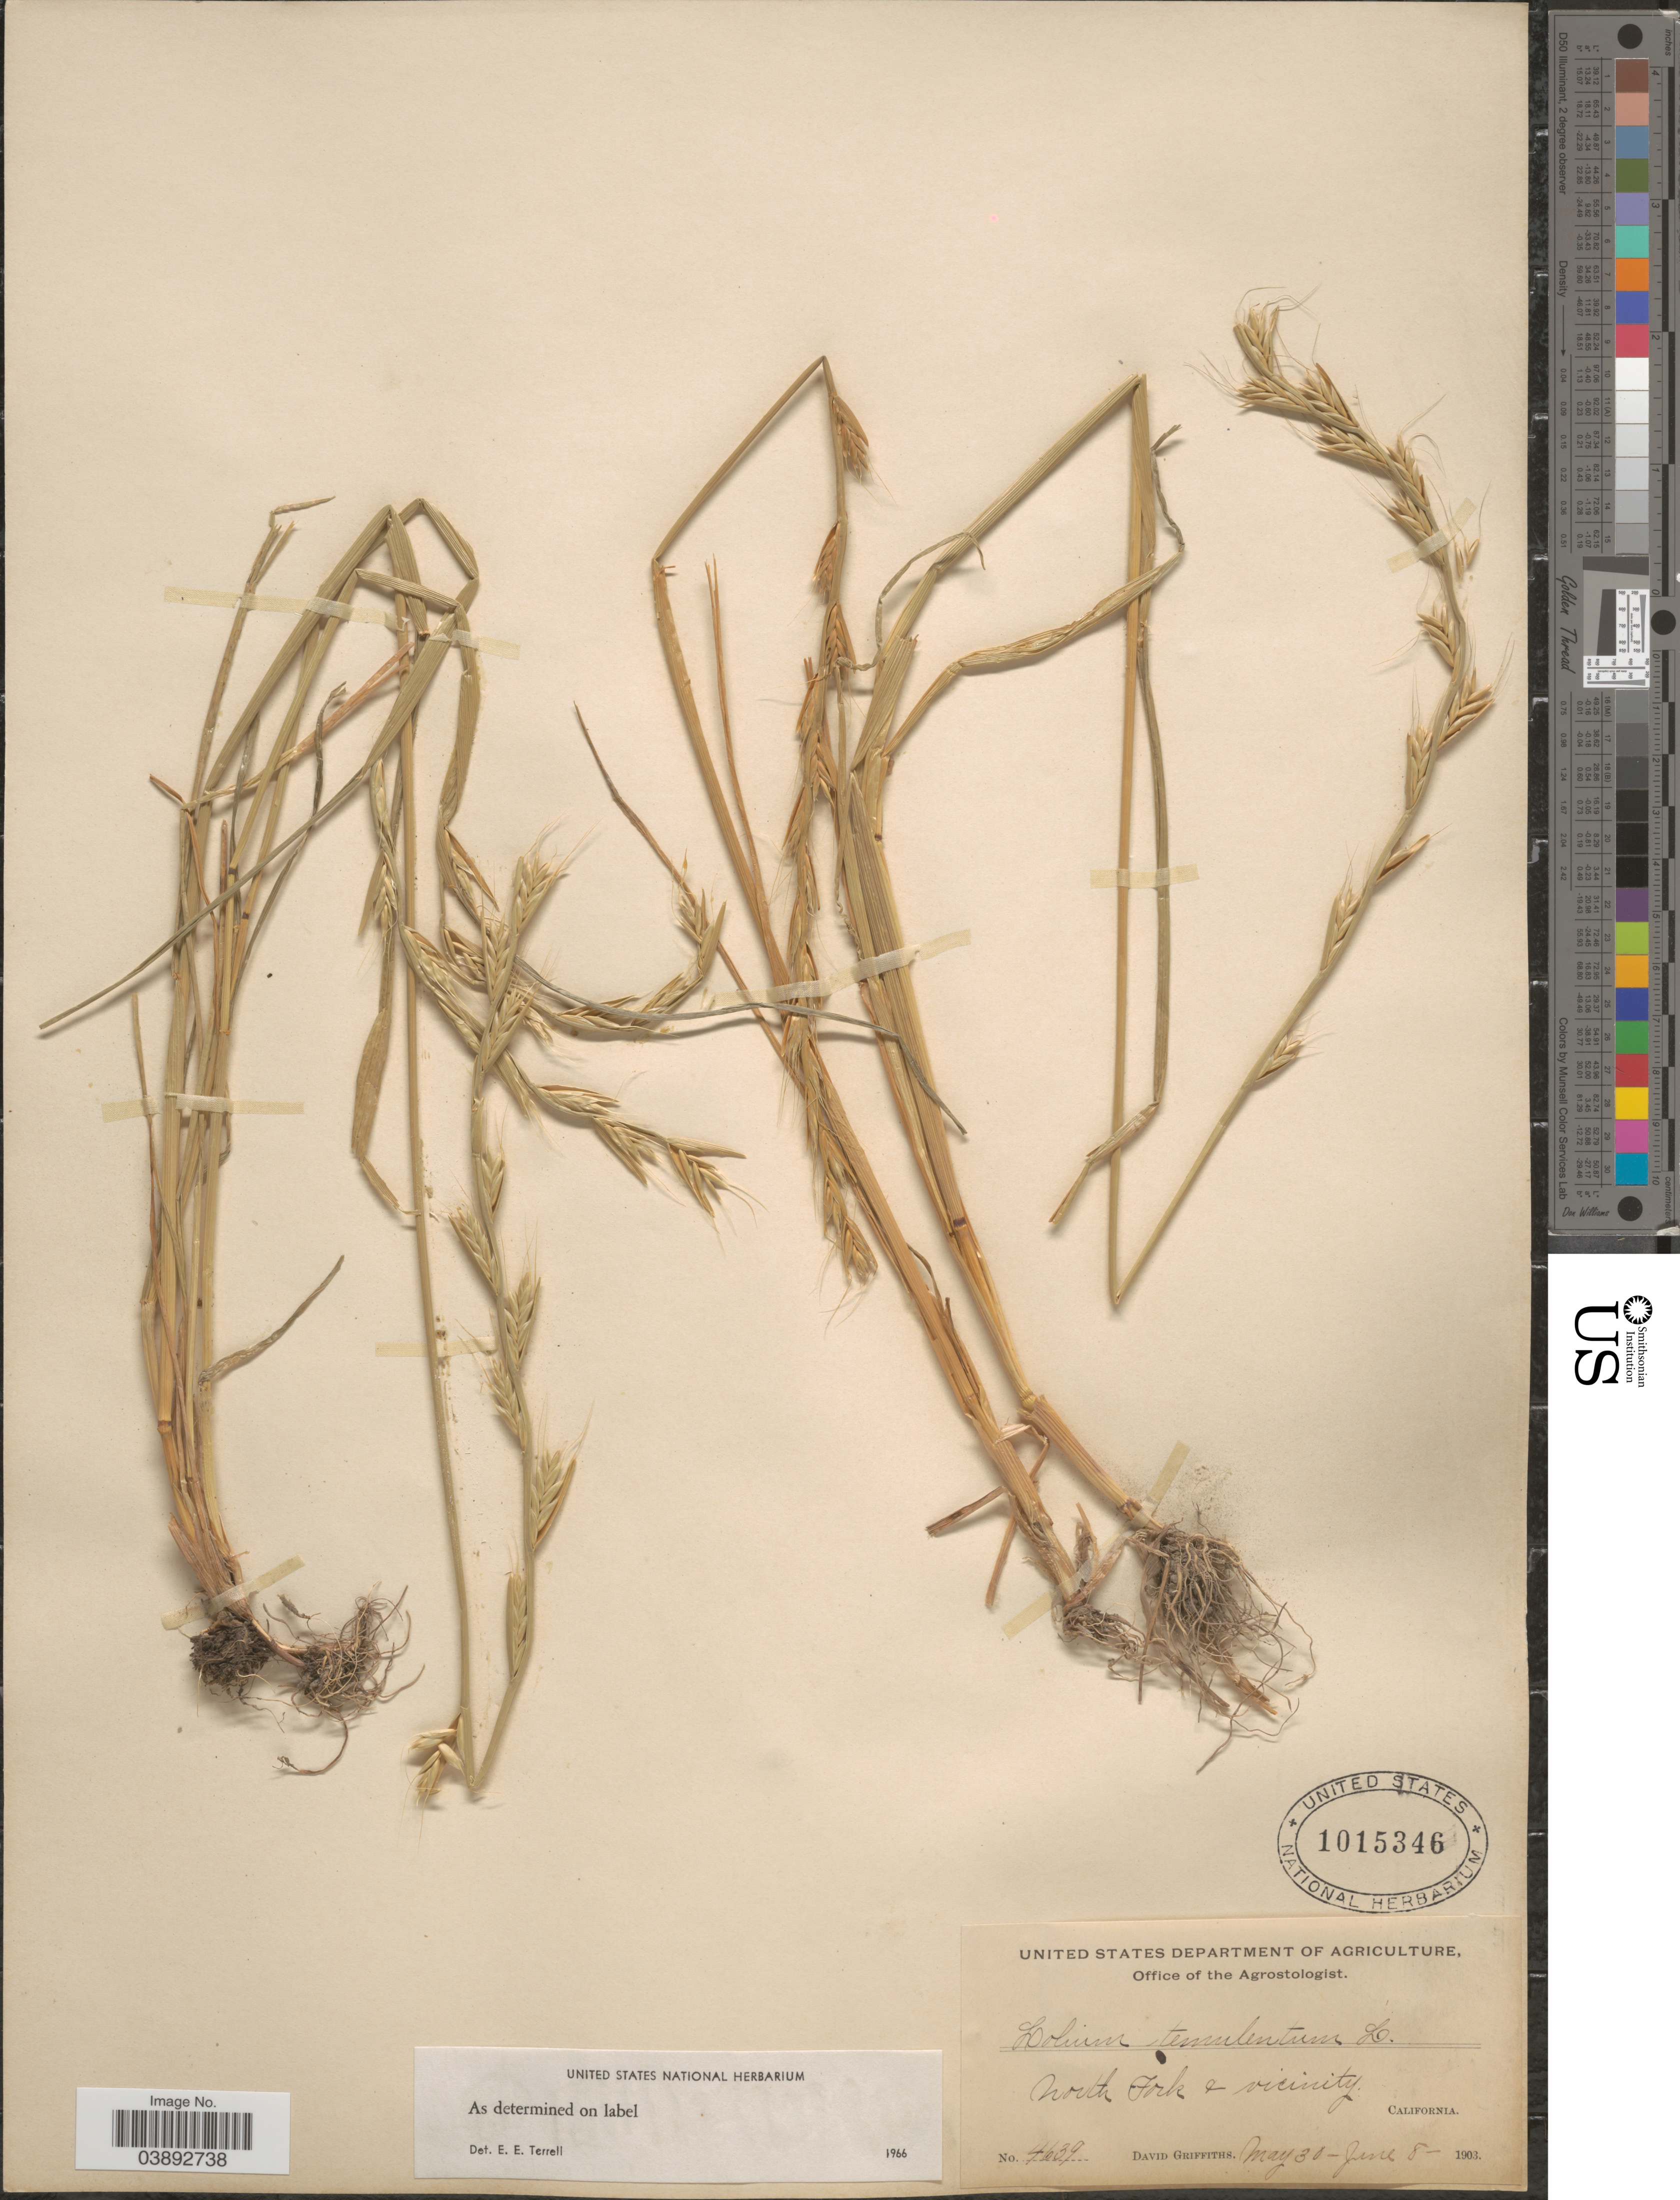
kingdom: Plantae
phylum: Tracheophyta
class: Liliopsida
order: Poales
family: Poaceae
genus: Lolium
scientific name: Lolium temulentum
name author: L.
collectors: D. Griffiths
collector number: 4639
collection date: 1903-05-30/1903-06-08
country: United States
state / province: California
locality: North Fork & vicinity.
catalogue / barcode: US 1015346